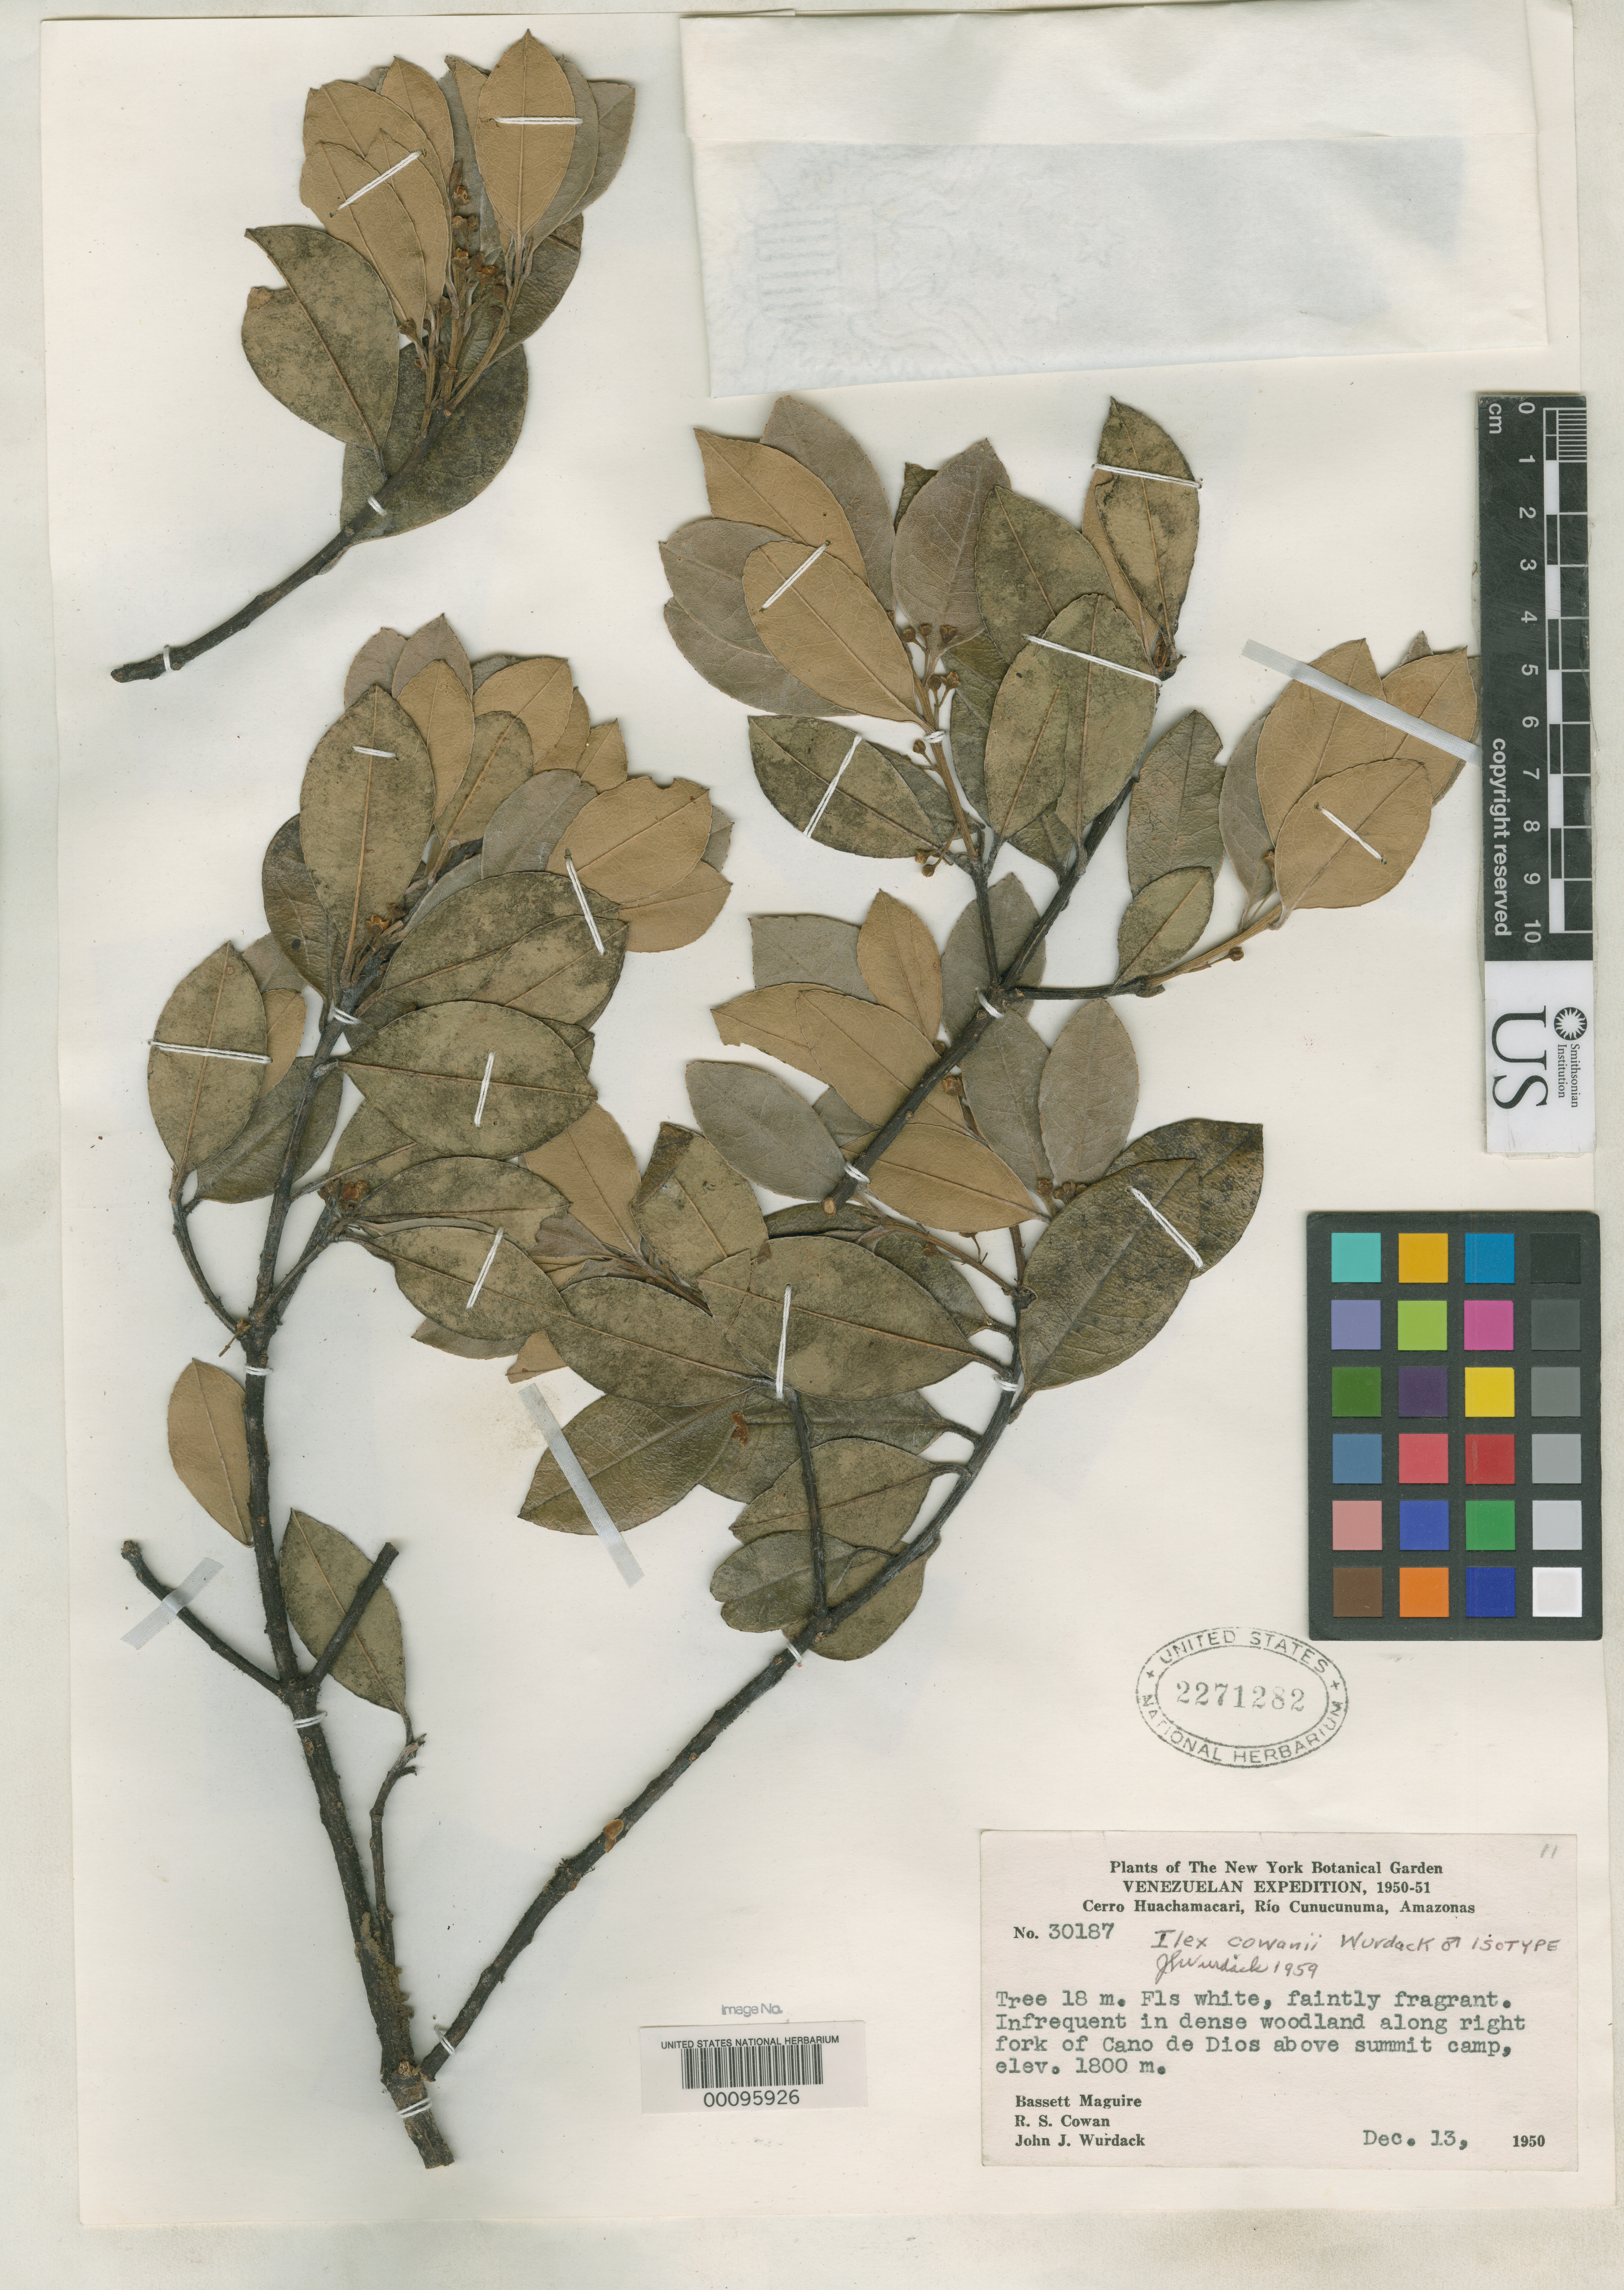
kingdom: Plantae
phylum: Tracheophyta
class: Magnoliopsida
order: Aquifoliales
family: Aquifoliaceae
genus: Ilex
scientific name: Ilex cowanii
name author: Wurdack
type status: Isotype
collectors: B. Maguire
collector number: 30187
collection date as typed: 13 Dec 1950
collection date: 1950-12-13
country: Venezuela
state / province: Amazonas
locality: Cerro Huachamacari, Cunucunuma, Cano de Dios.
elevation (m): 1800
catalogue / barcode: US 2271282